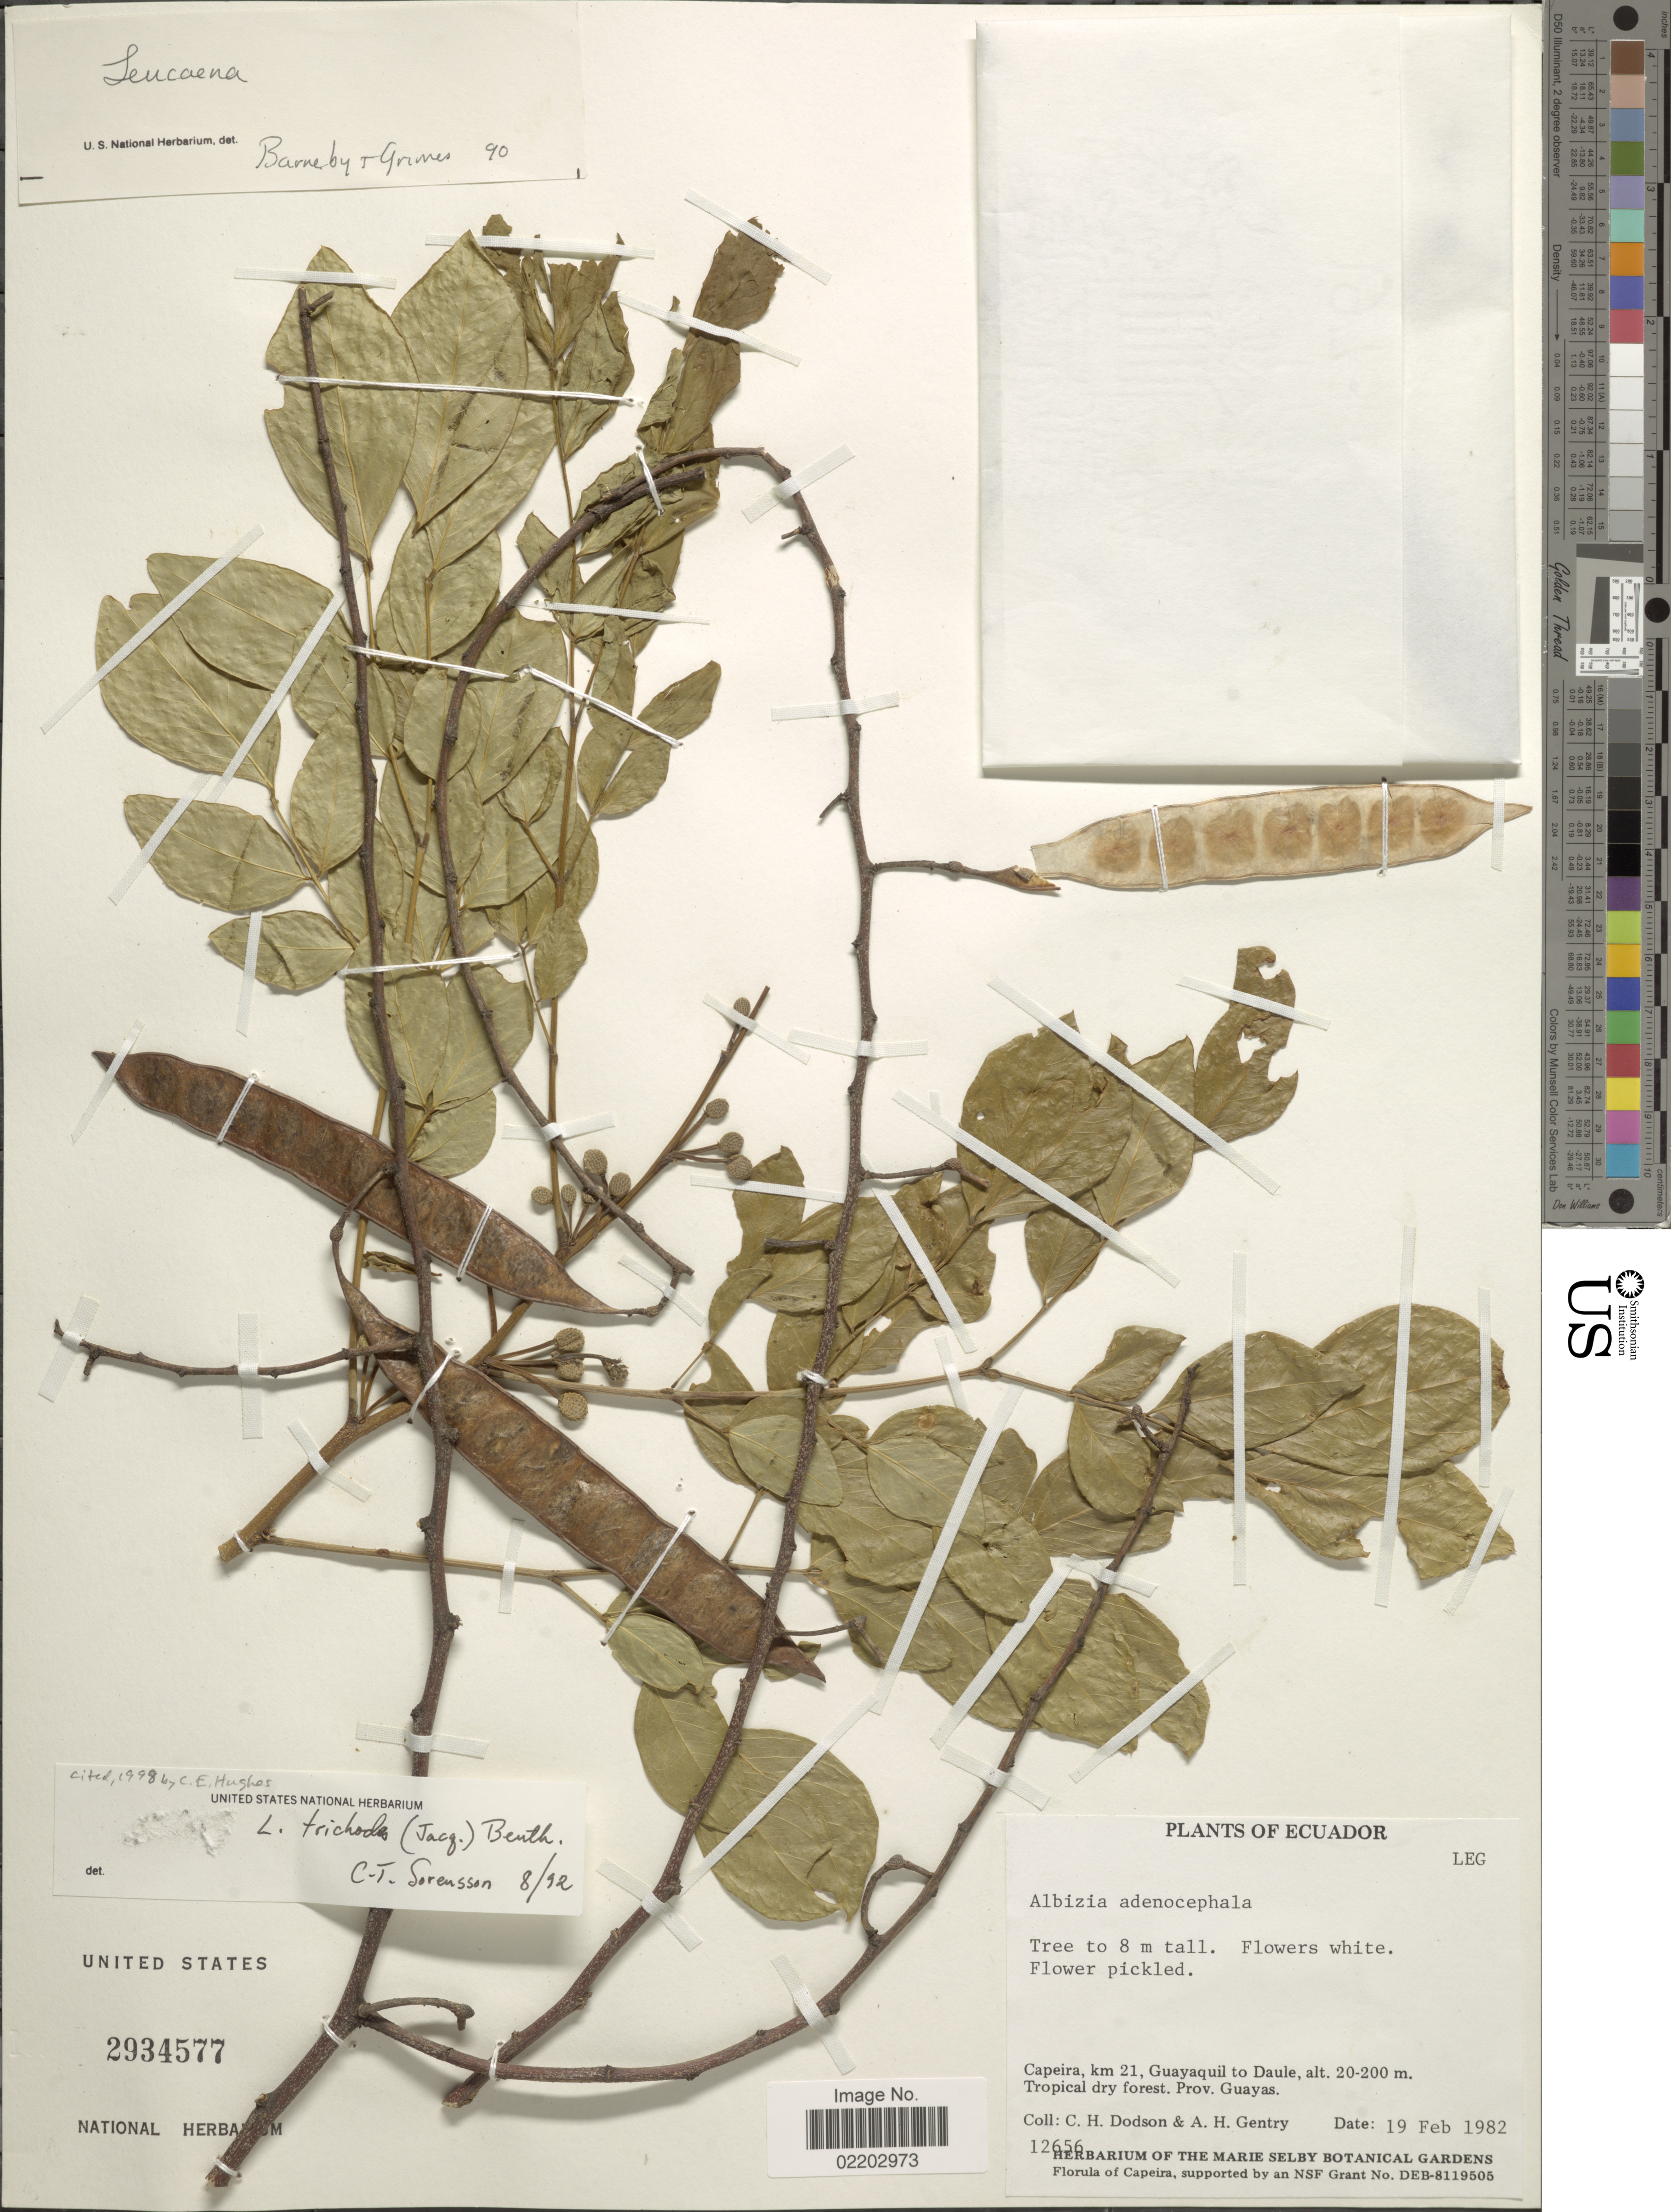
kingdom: Plantae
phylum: Tracheophyta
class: Magnoliopsida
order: Fabales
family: Fabaceae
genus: Leucaena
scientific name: Leucaena trichodes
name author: (Jacq.) Benth.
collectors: C. H. Dodson & A. H. Gentry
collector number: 12656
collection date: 1982-02-19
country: Ecuador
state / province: Guayas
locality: Capeira, km 21, Guayaquil to Daule. Tropical dry forest.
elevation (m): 20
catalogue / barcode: US 2934577